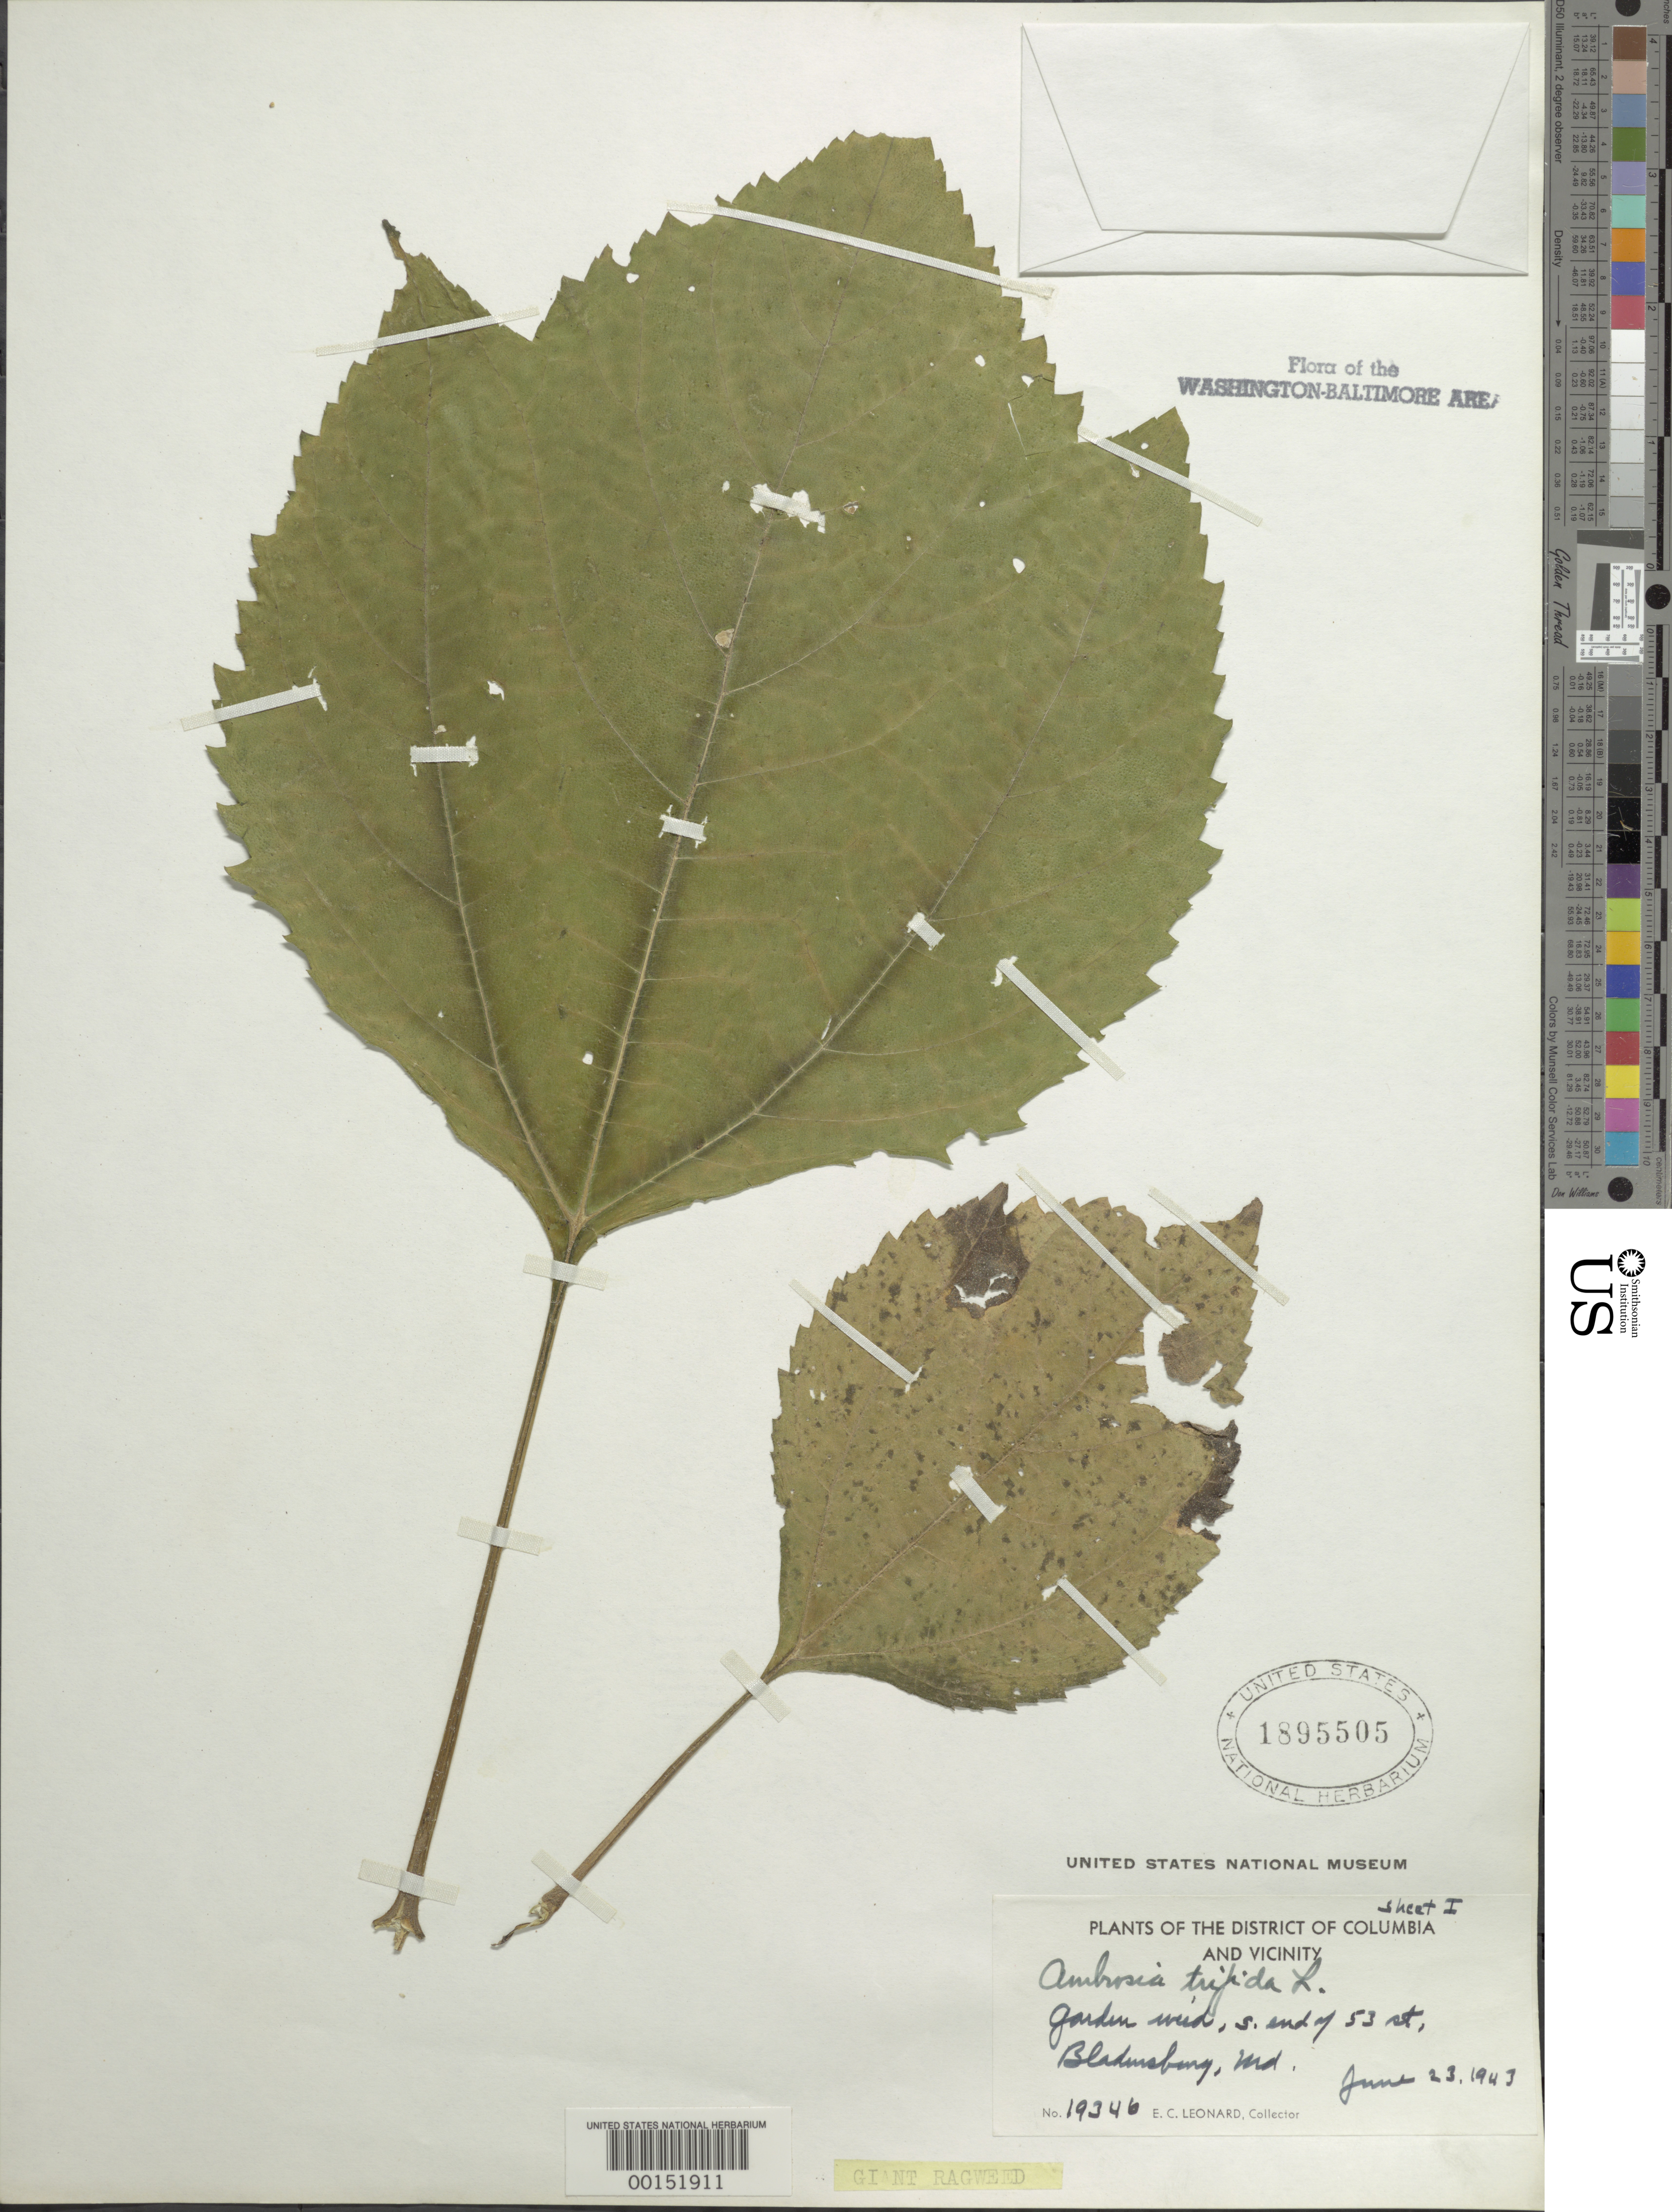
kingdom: Plantae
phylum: Tracheophyta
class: Magnoliopsida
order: Asterales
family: Asteraceae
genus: Ambrosia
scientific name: Ambrosia trifida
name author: L.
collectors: E. C. Leonard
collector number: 19346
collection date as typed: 23 Jun 1943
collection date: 1943-06-23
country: United States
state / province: Maryland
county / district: Prince George's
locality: Bladensburg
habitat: Leonards garden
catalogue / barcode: US 1895505